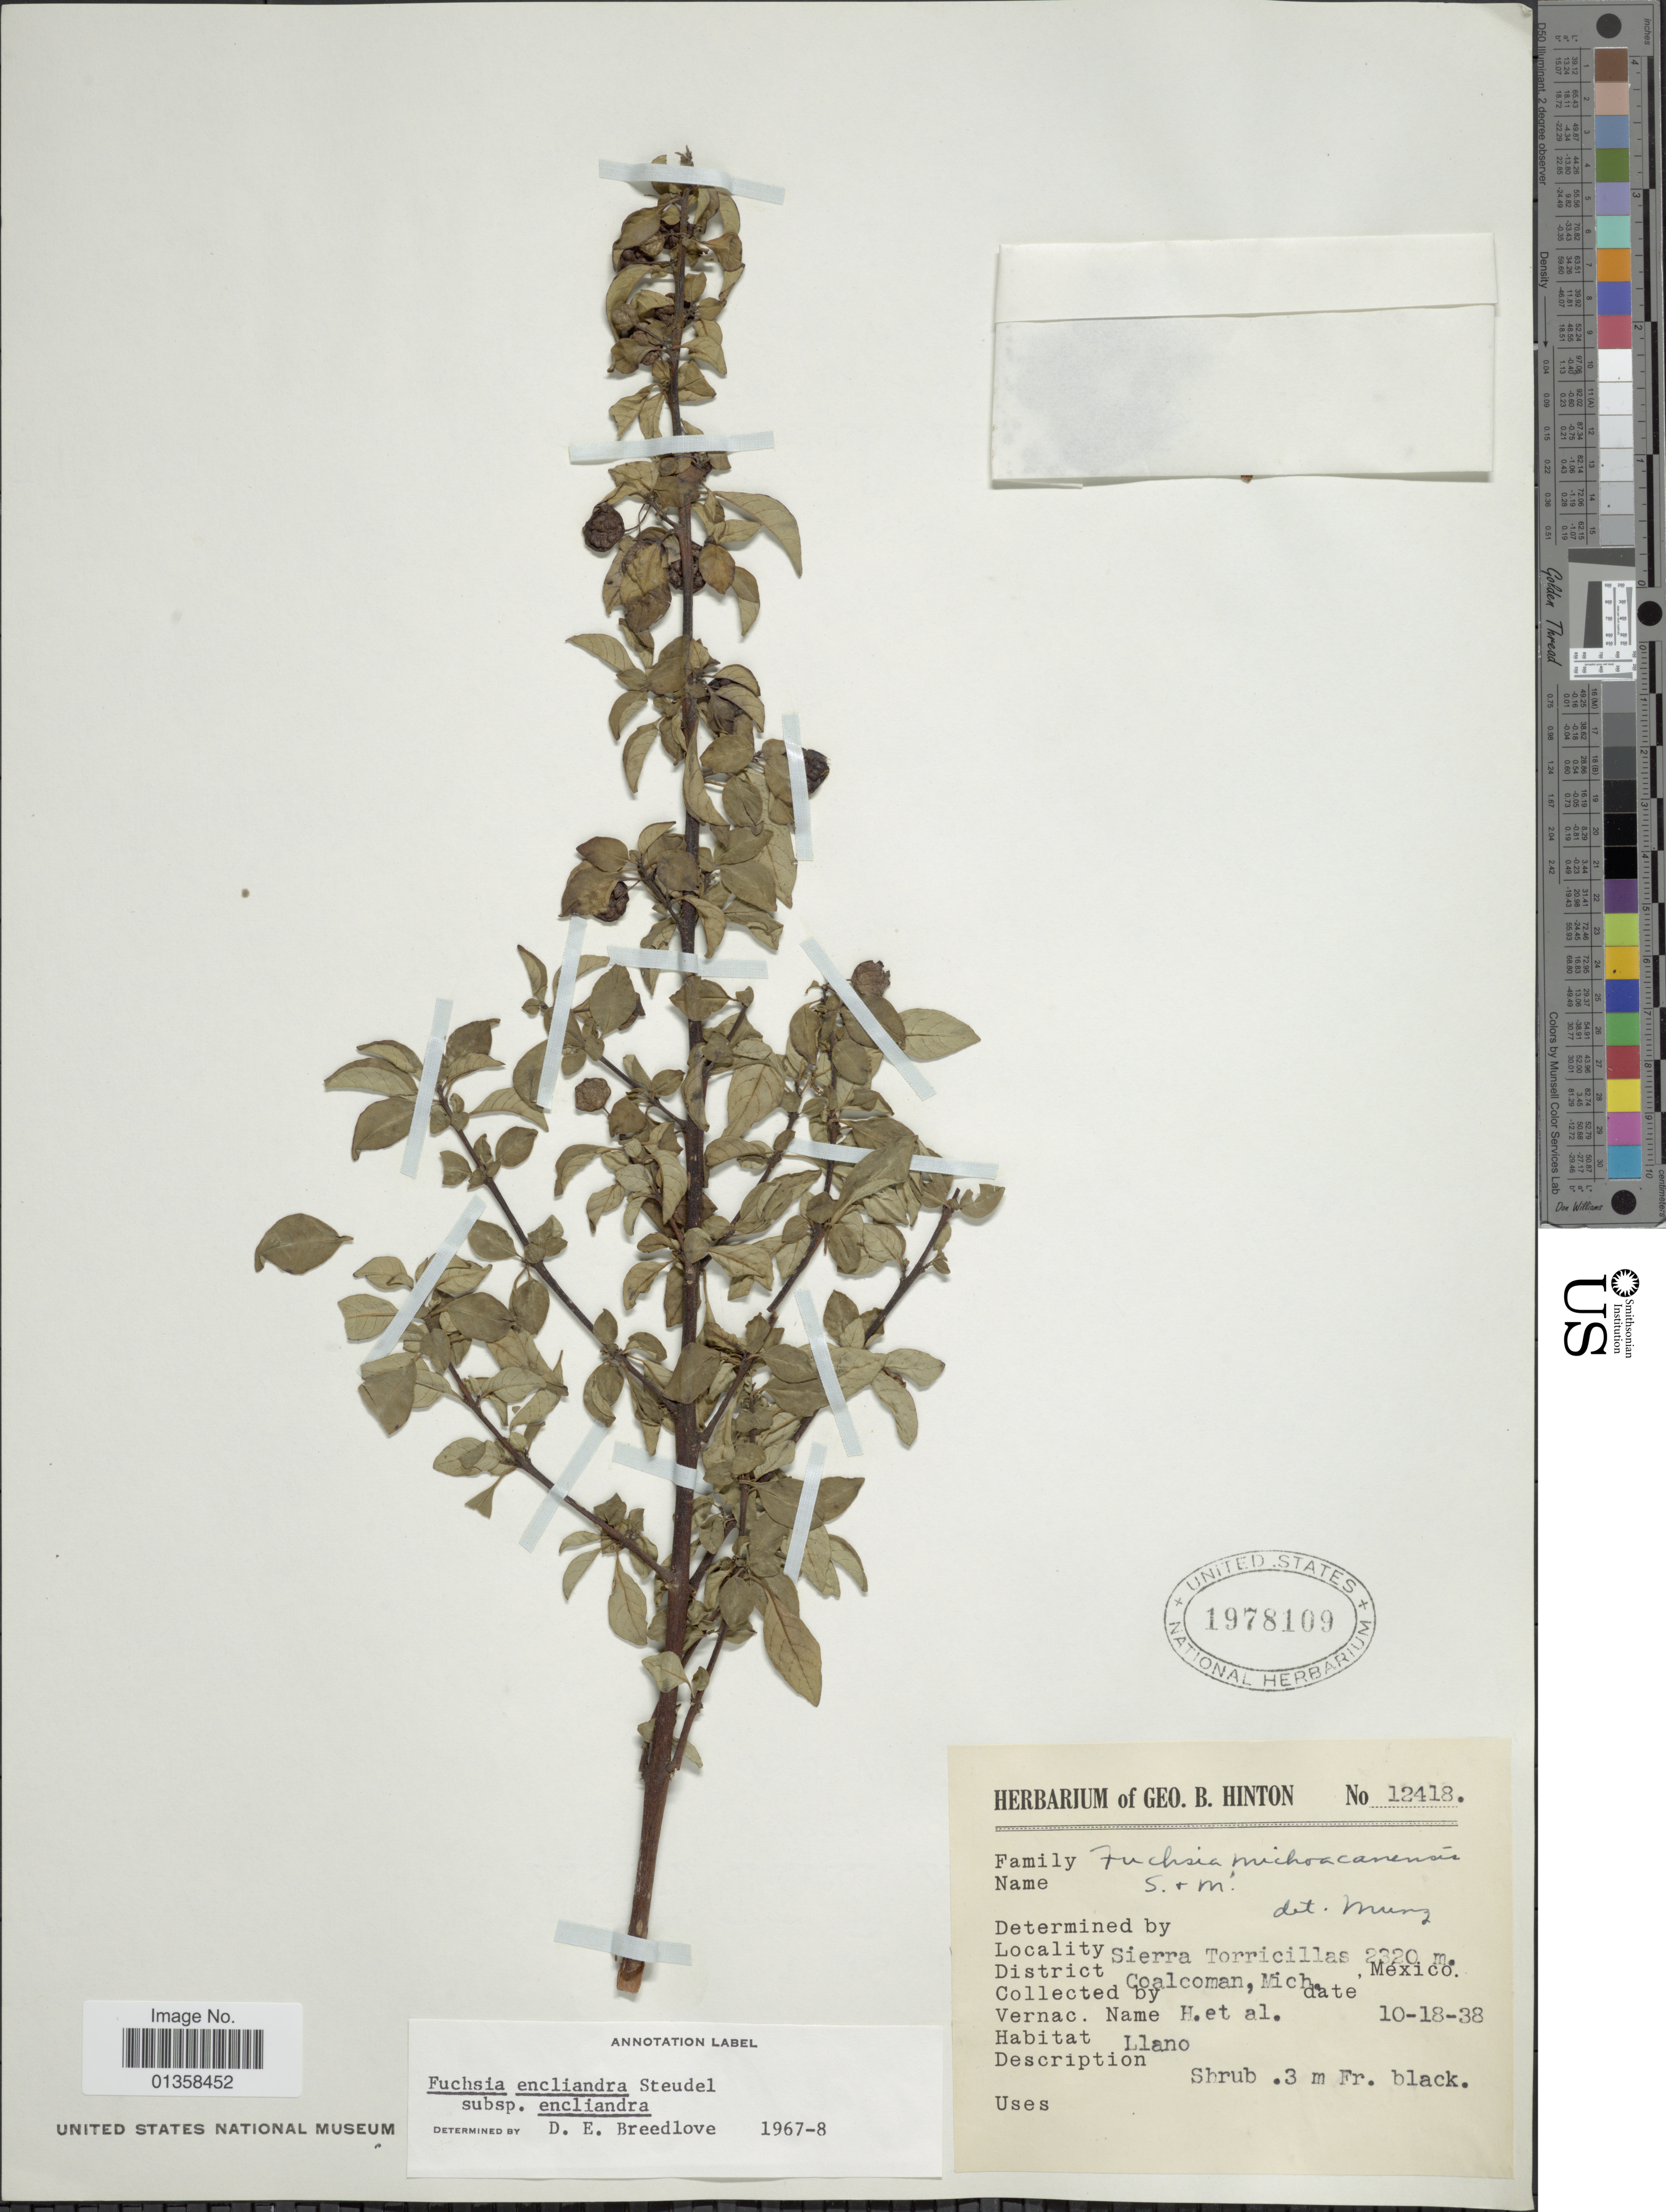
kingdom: Plantae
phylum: Tracheophyta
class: Magnoliopsida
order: Myrtales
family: Onagraceae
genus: Fuchsia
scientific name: Fuchsia encliandra subsp. encliandra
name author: Steud.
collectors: G. B. Hinton & et al.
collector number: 12418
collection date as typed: Transcribed d/m/y: 18/10/38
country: Mexico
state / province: Michoacan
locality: Sierra Torricillas, District Coalcoman, Mich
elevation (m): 2320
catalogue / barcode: US 1978109